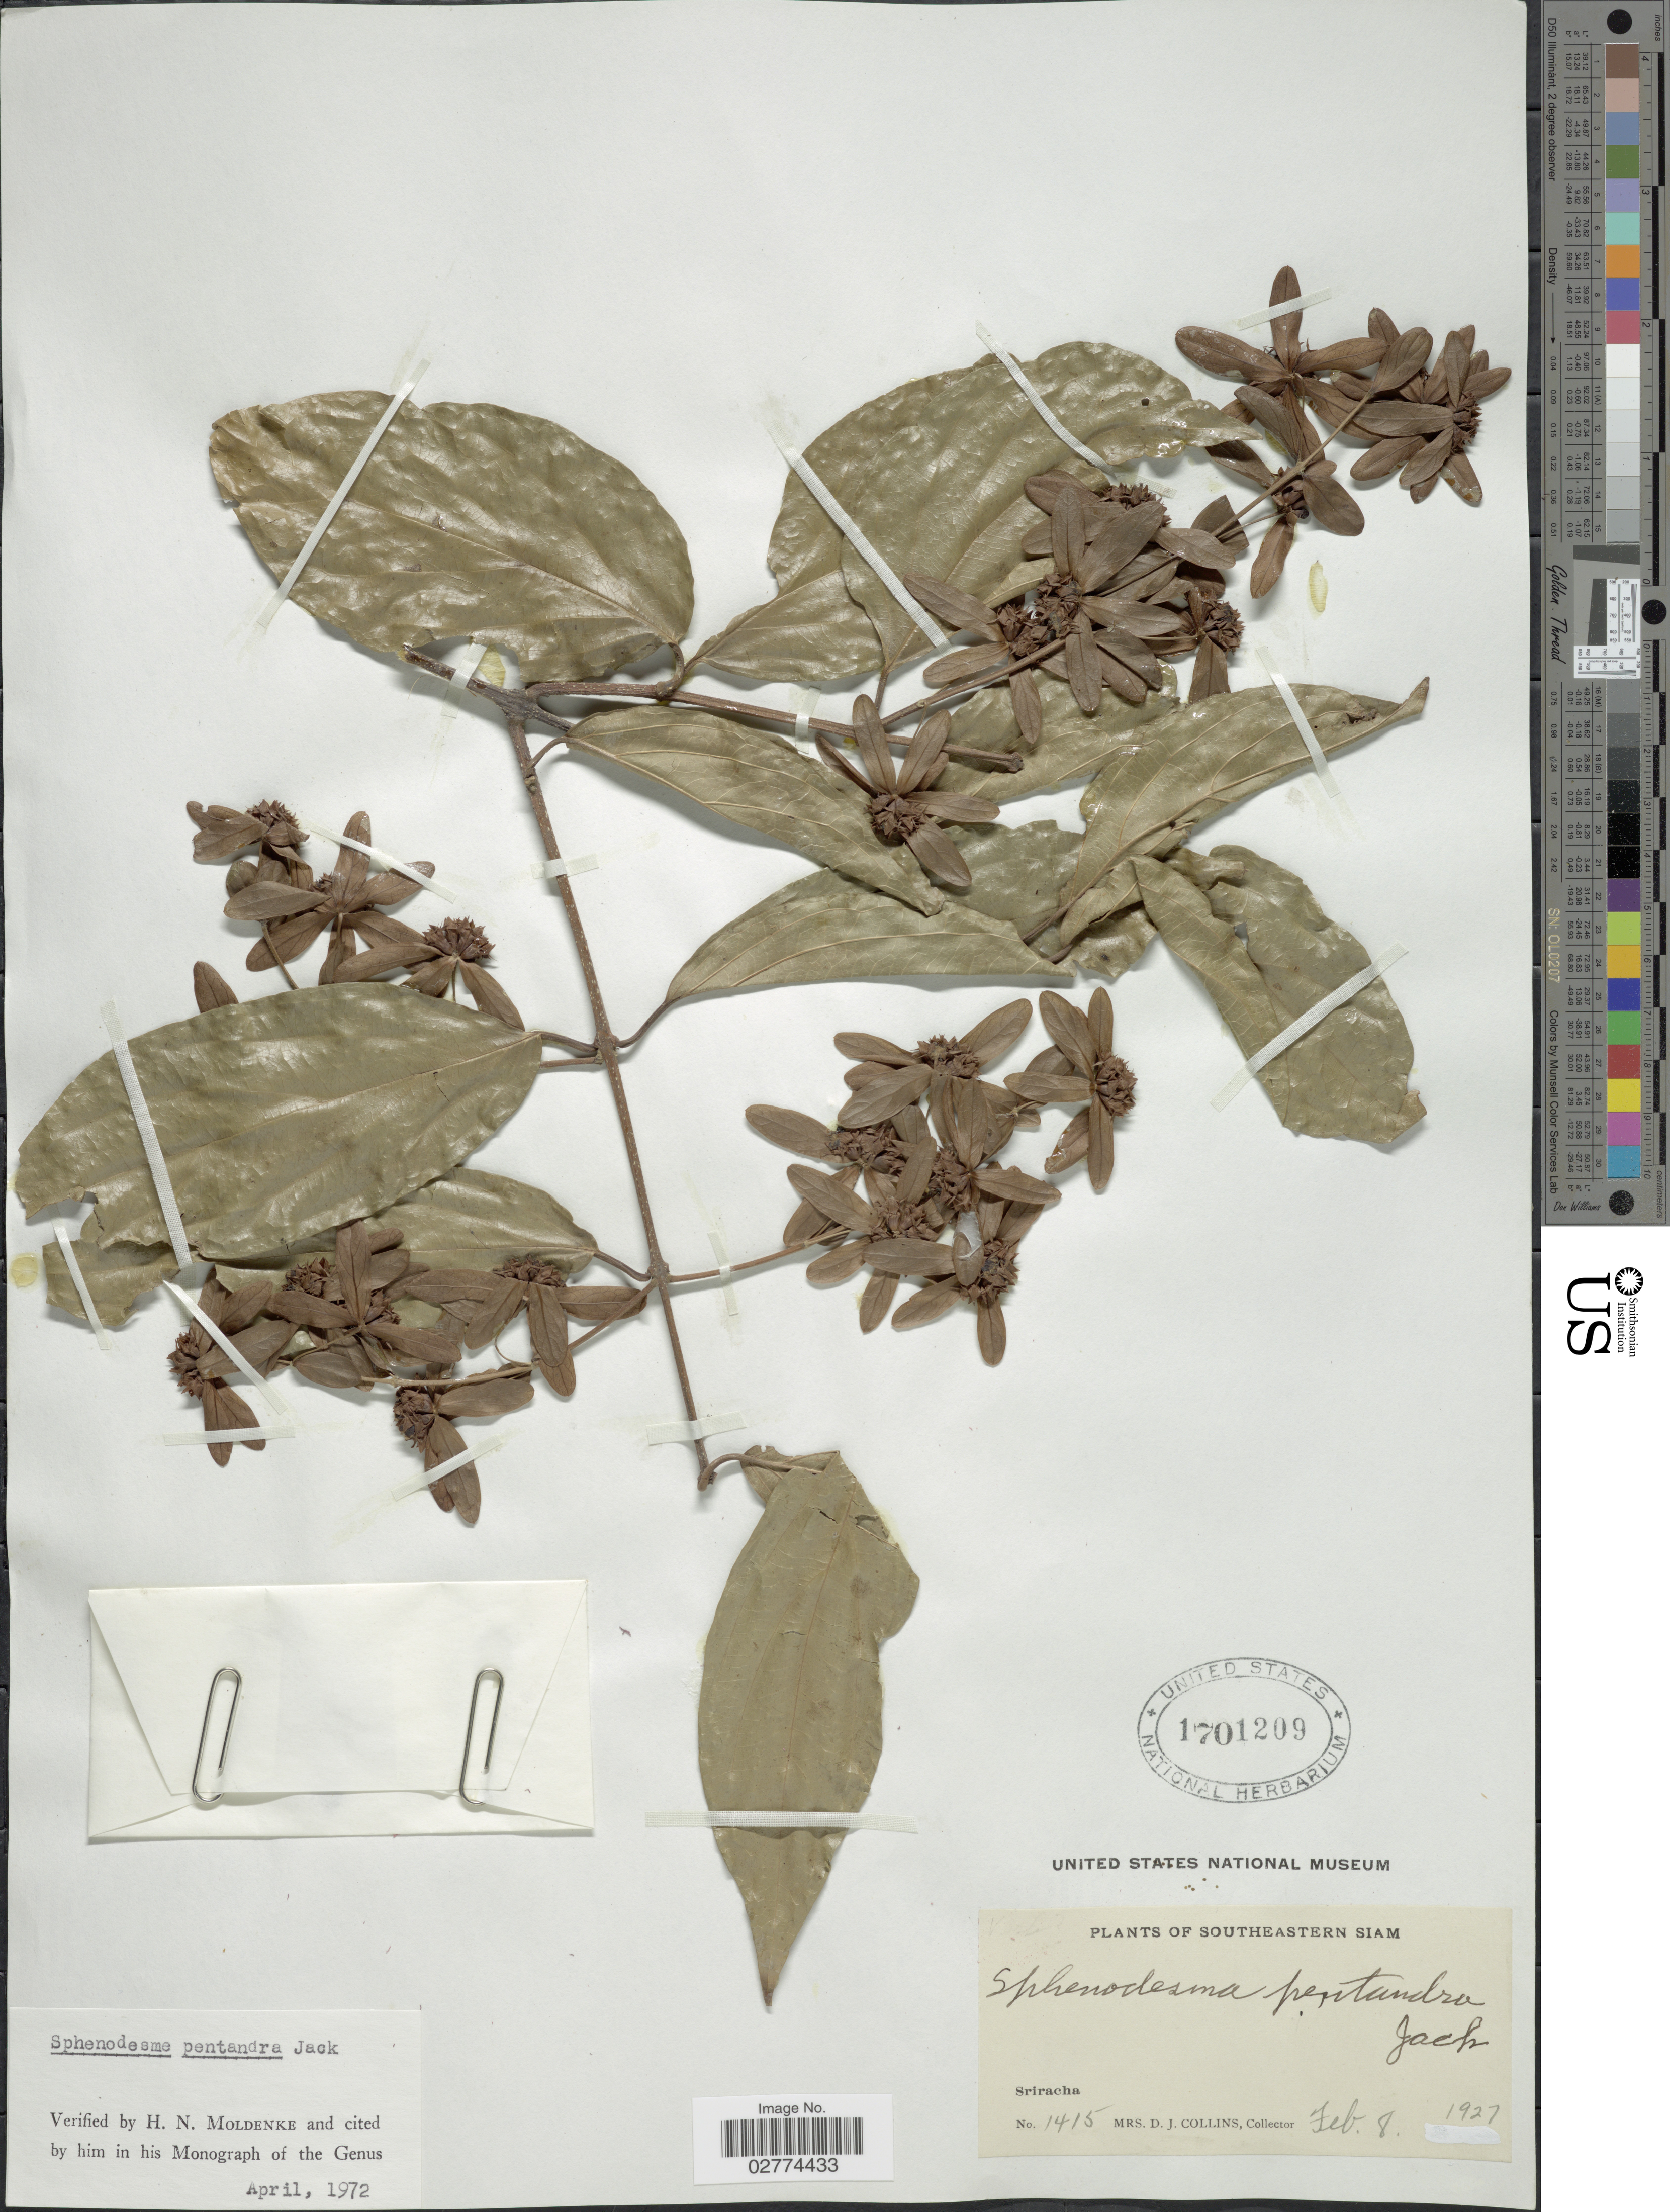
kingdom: Plantae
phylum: Tracheophyta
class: Magnoliopsida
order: Lamiales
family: Lamiaceae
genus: Sphenodesme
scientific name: Sphenodesme pentandra var. pentandra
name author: Jack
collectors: Mrs. D. J. Collins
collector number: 1415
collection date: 1927-02-08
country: Thailand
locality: Southeastern Siam. Sriracha.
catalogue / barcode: US 1701209